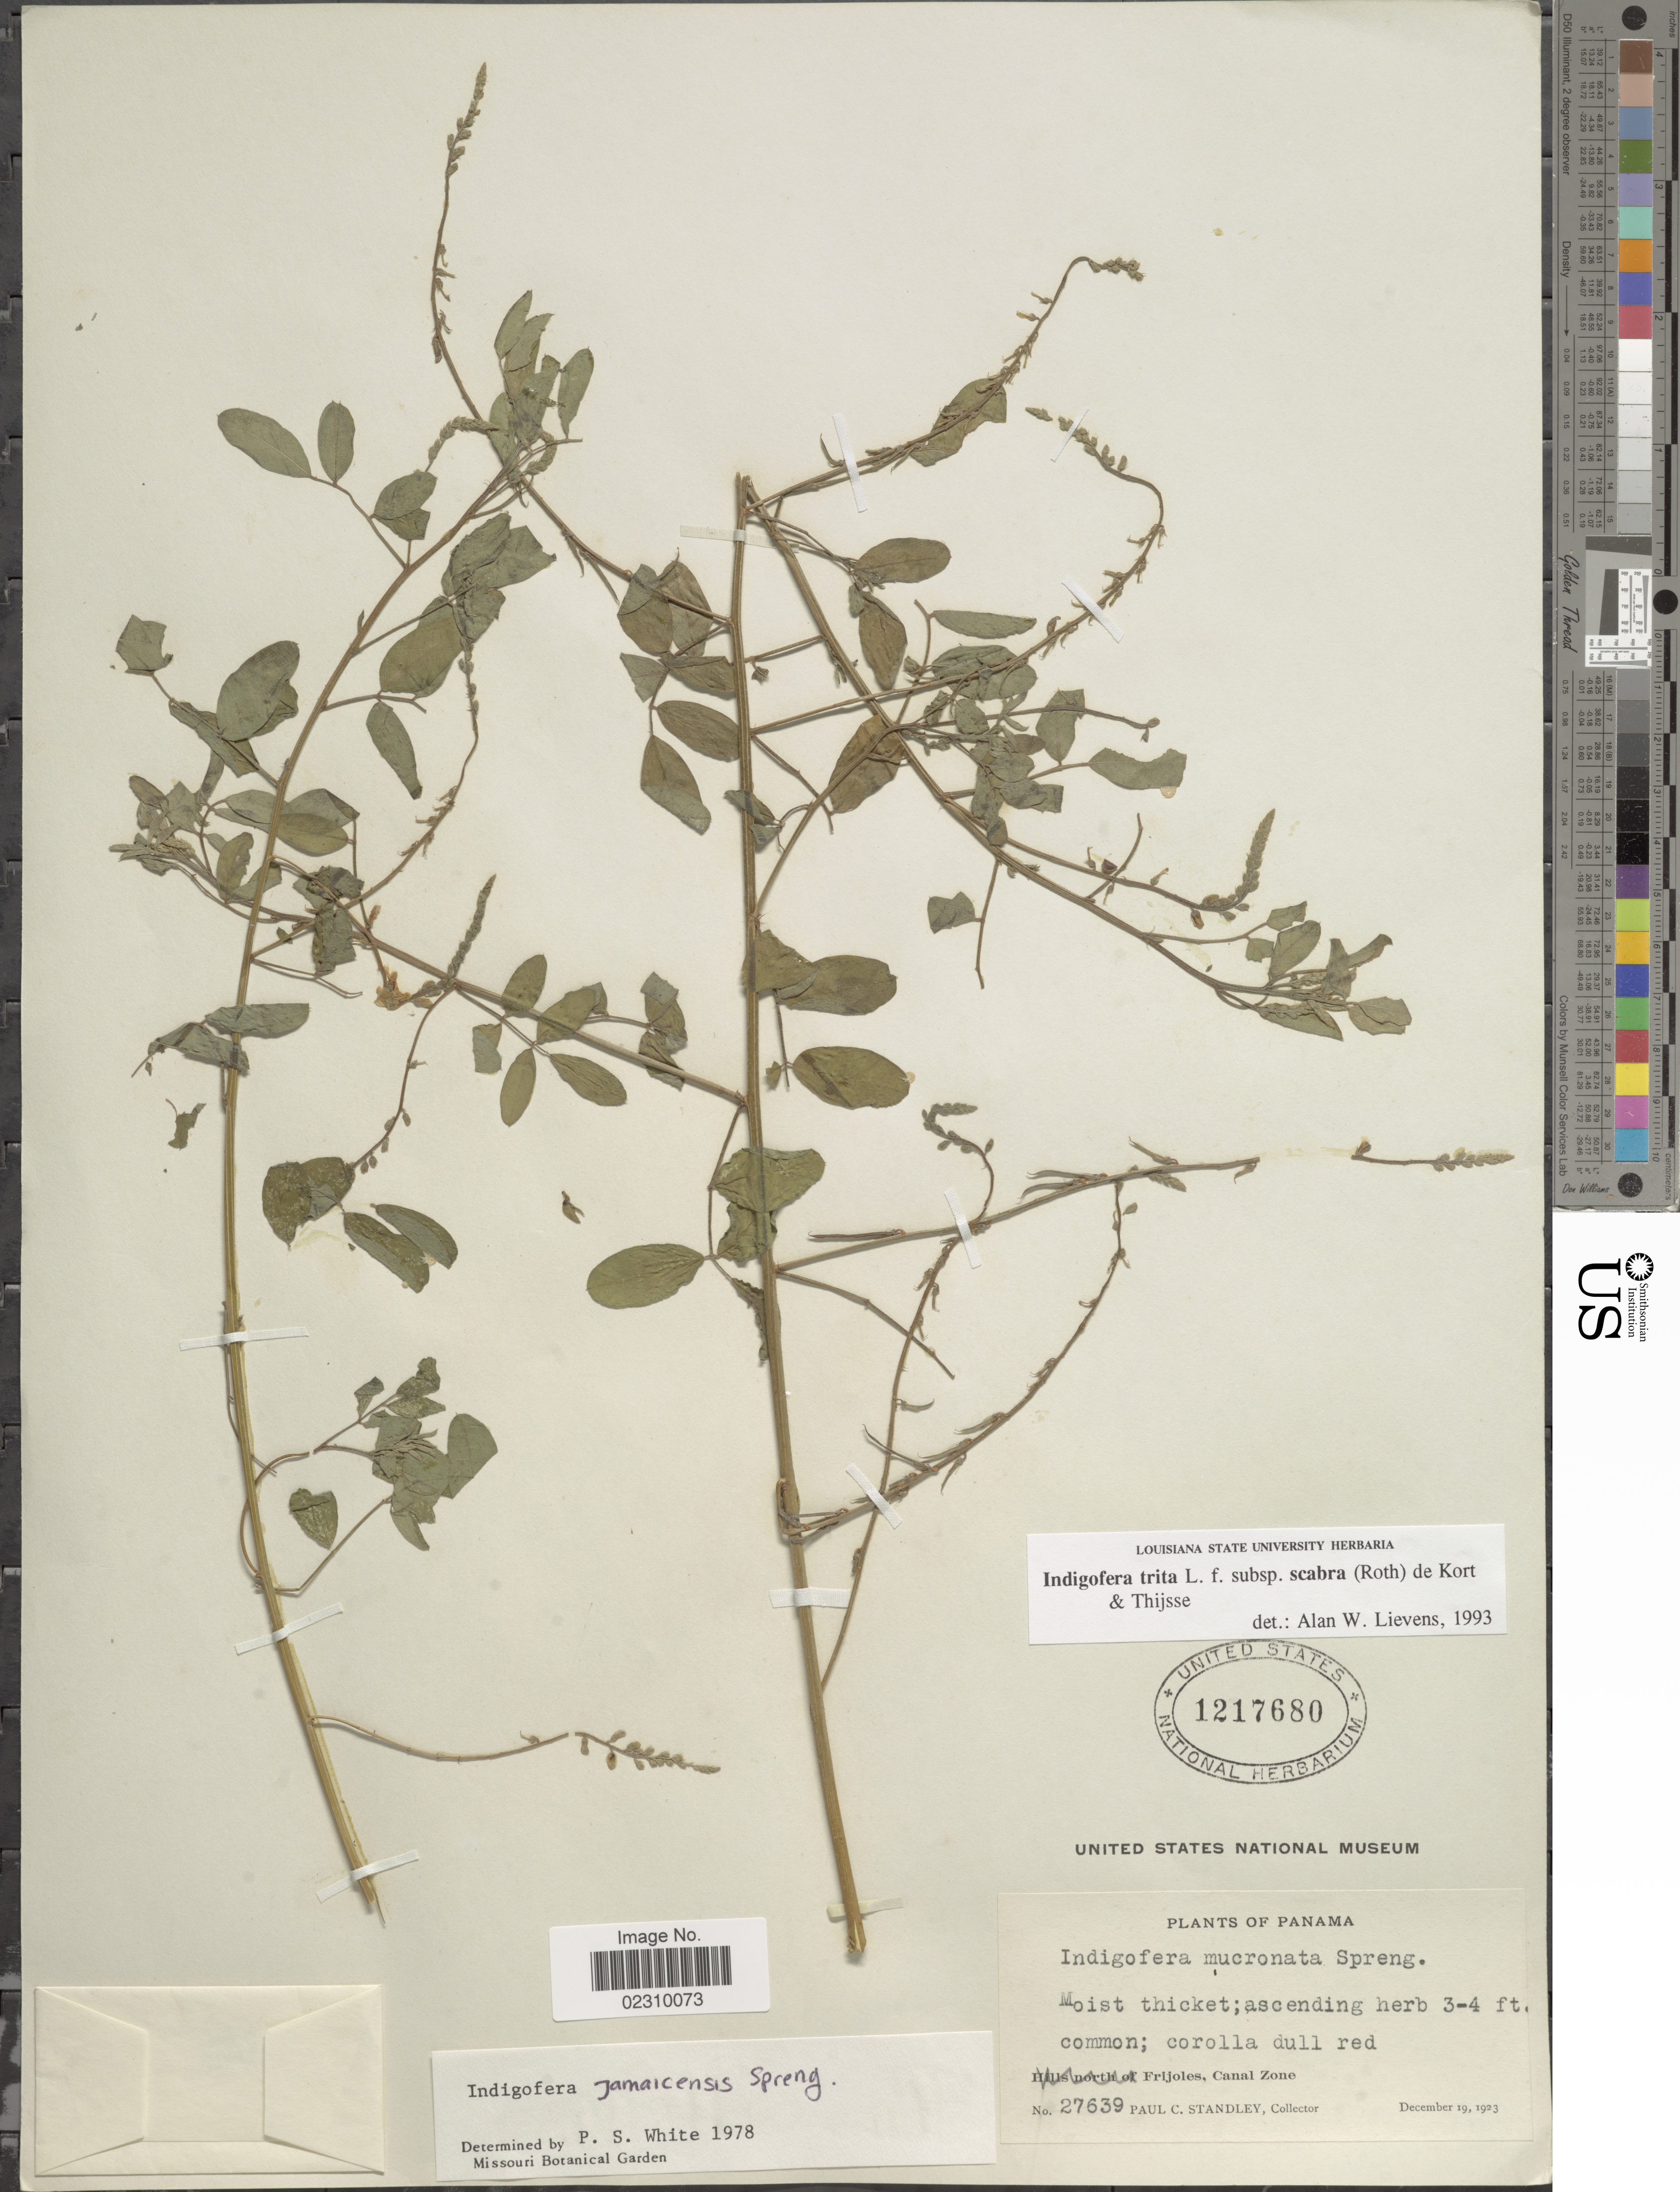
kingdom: Plantae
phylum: Tracheophyta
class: Magnoliopsida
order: Fabales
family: Fabaceae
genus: Indigofera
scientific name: Indigofera trita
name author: L. f.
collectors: P. C. Standley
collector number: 27639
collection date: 1923-12-19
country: Panama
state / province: Colón / Panamá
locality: Frijoles, Canal Zone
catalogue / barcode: US 1217680